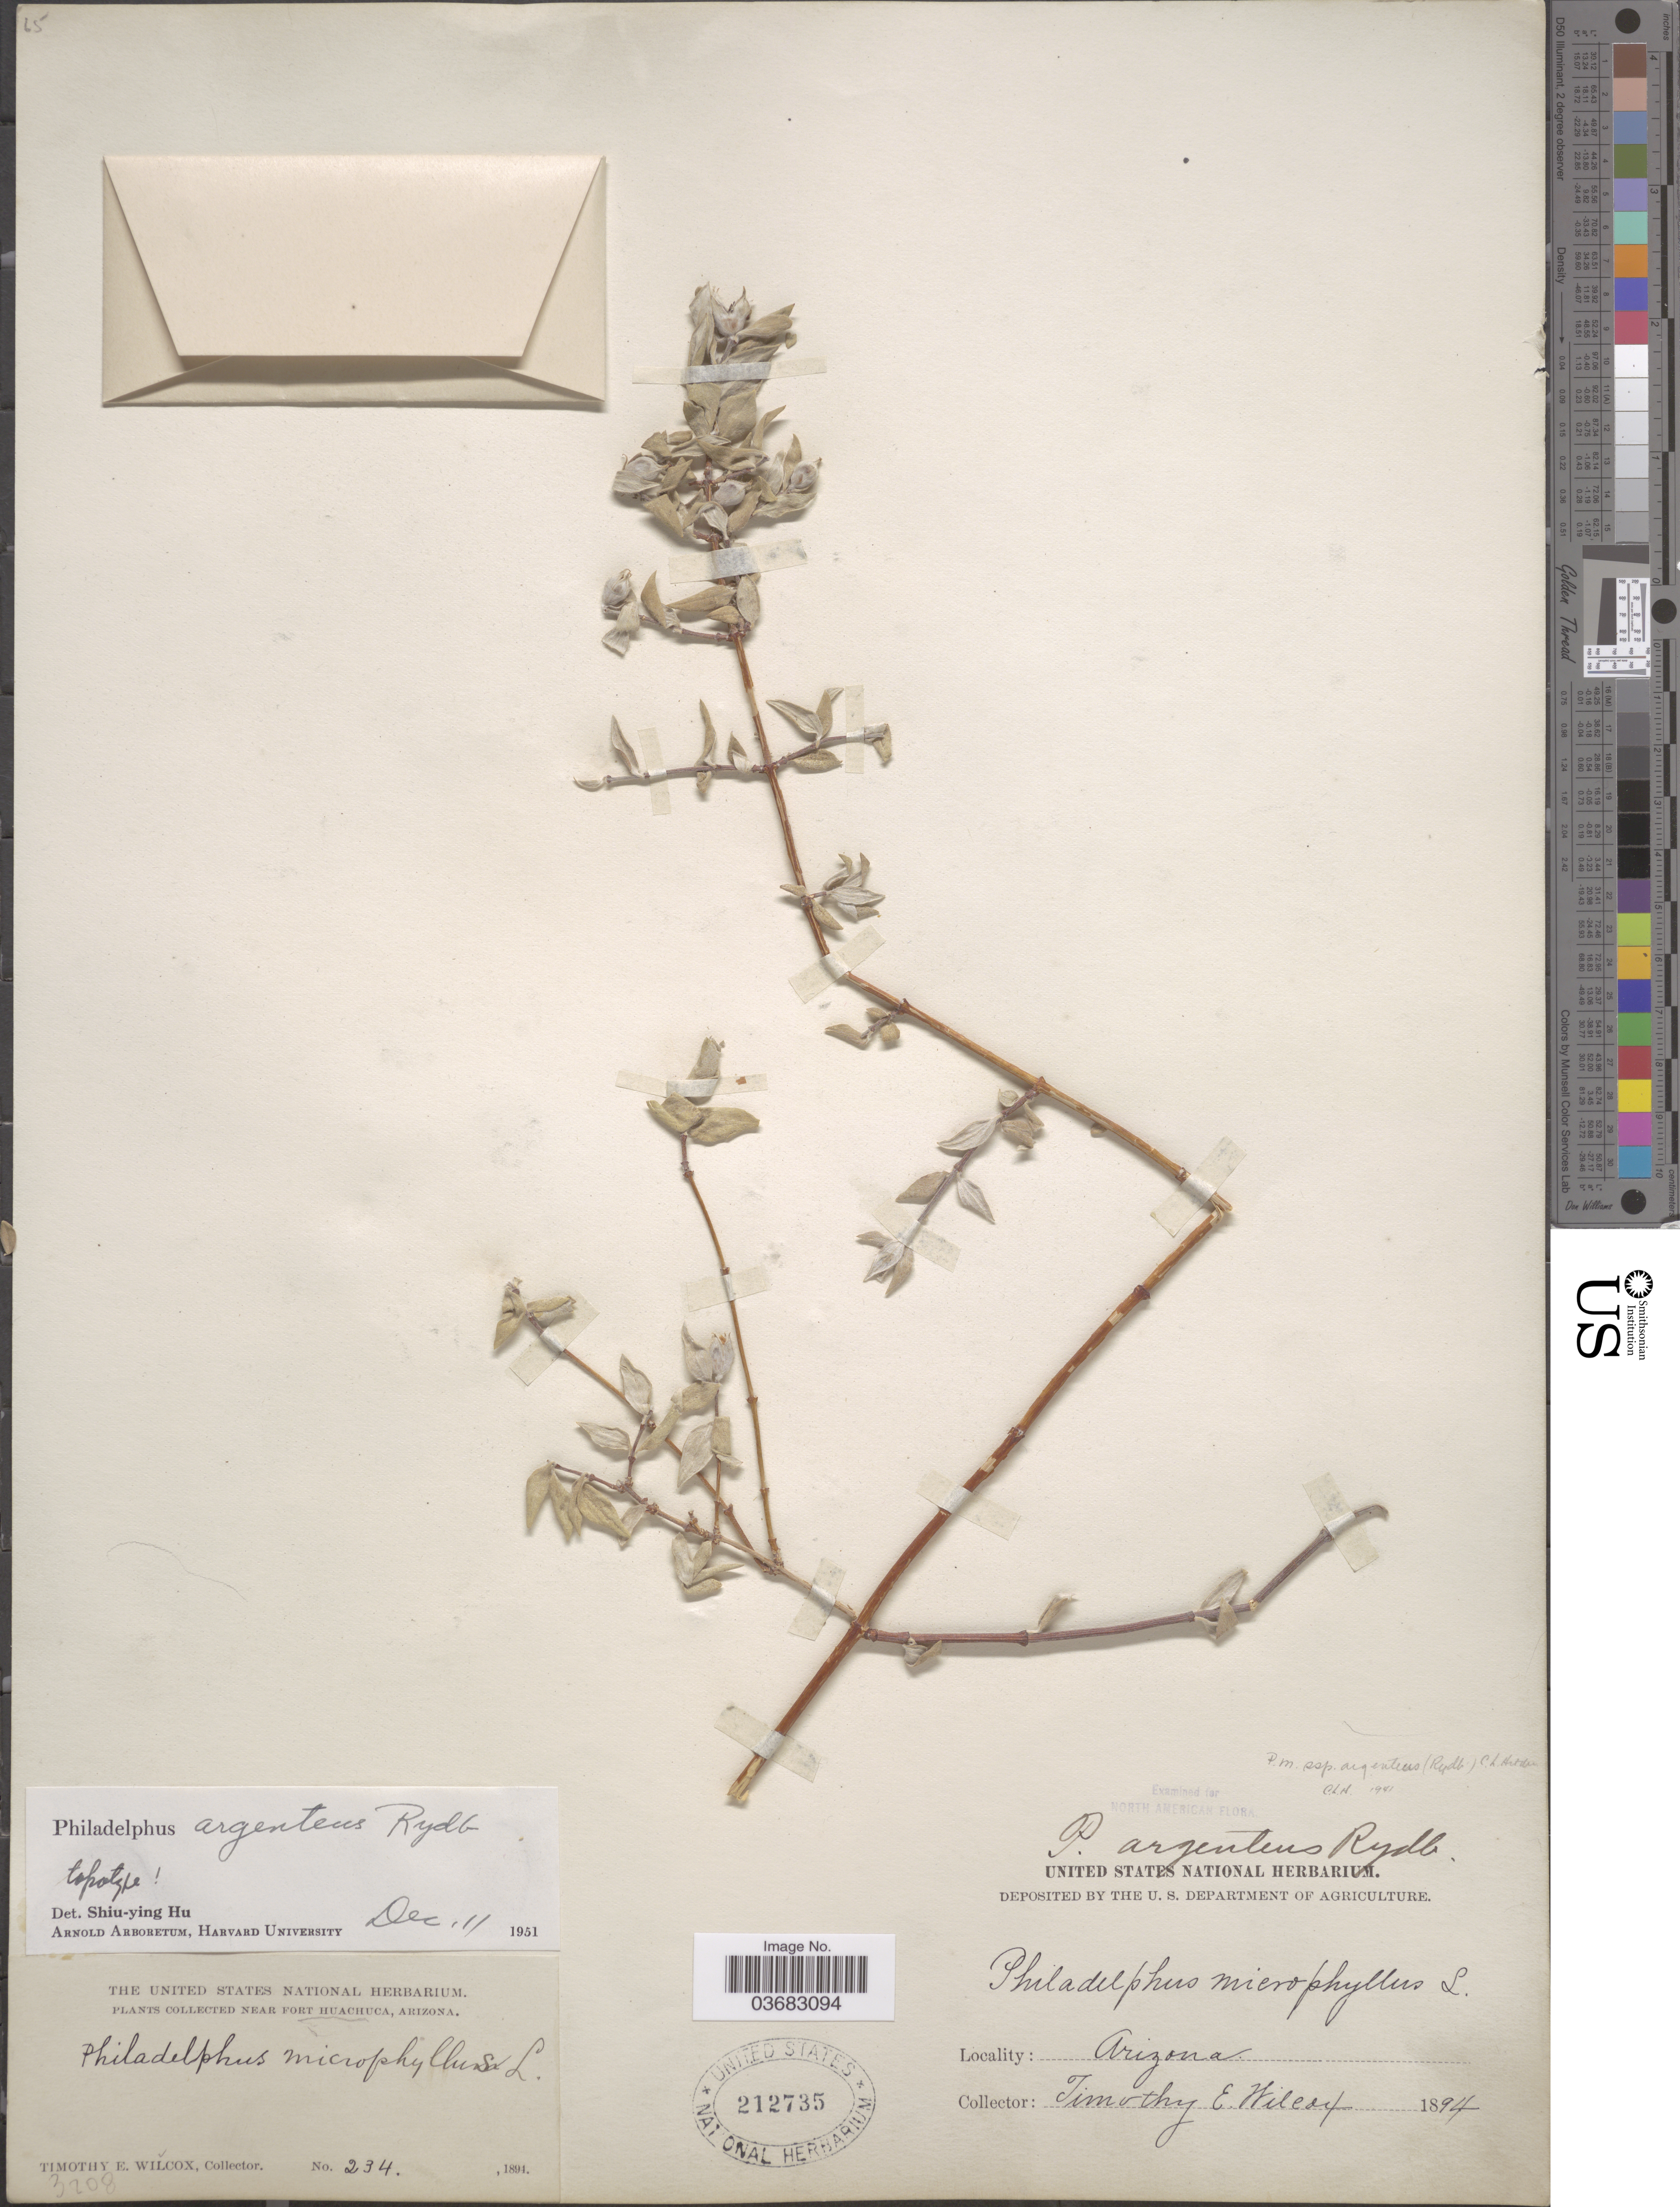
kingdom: Plantae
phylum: Tracheophyta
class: Magnoliopsida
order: Cornales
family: Hydrangeaceae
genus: Philadelphus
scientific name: Philadelphus argenteus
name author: Rydb.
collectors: T. E. Wilcox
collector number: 234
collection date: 1894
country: United States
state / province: Arizona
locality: Near Fort Huachuca.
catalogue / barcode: US 212735